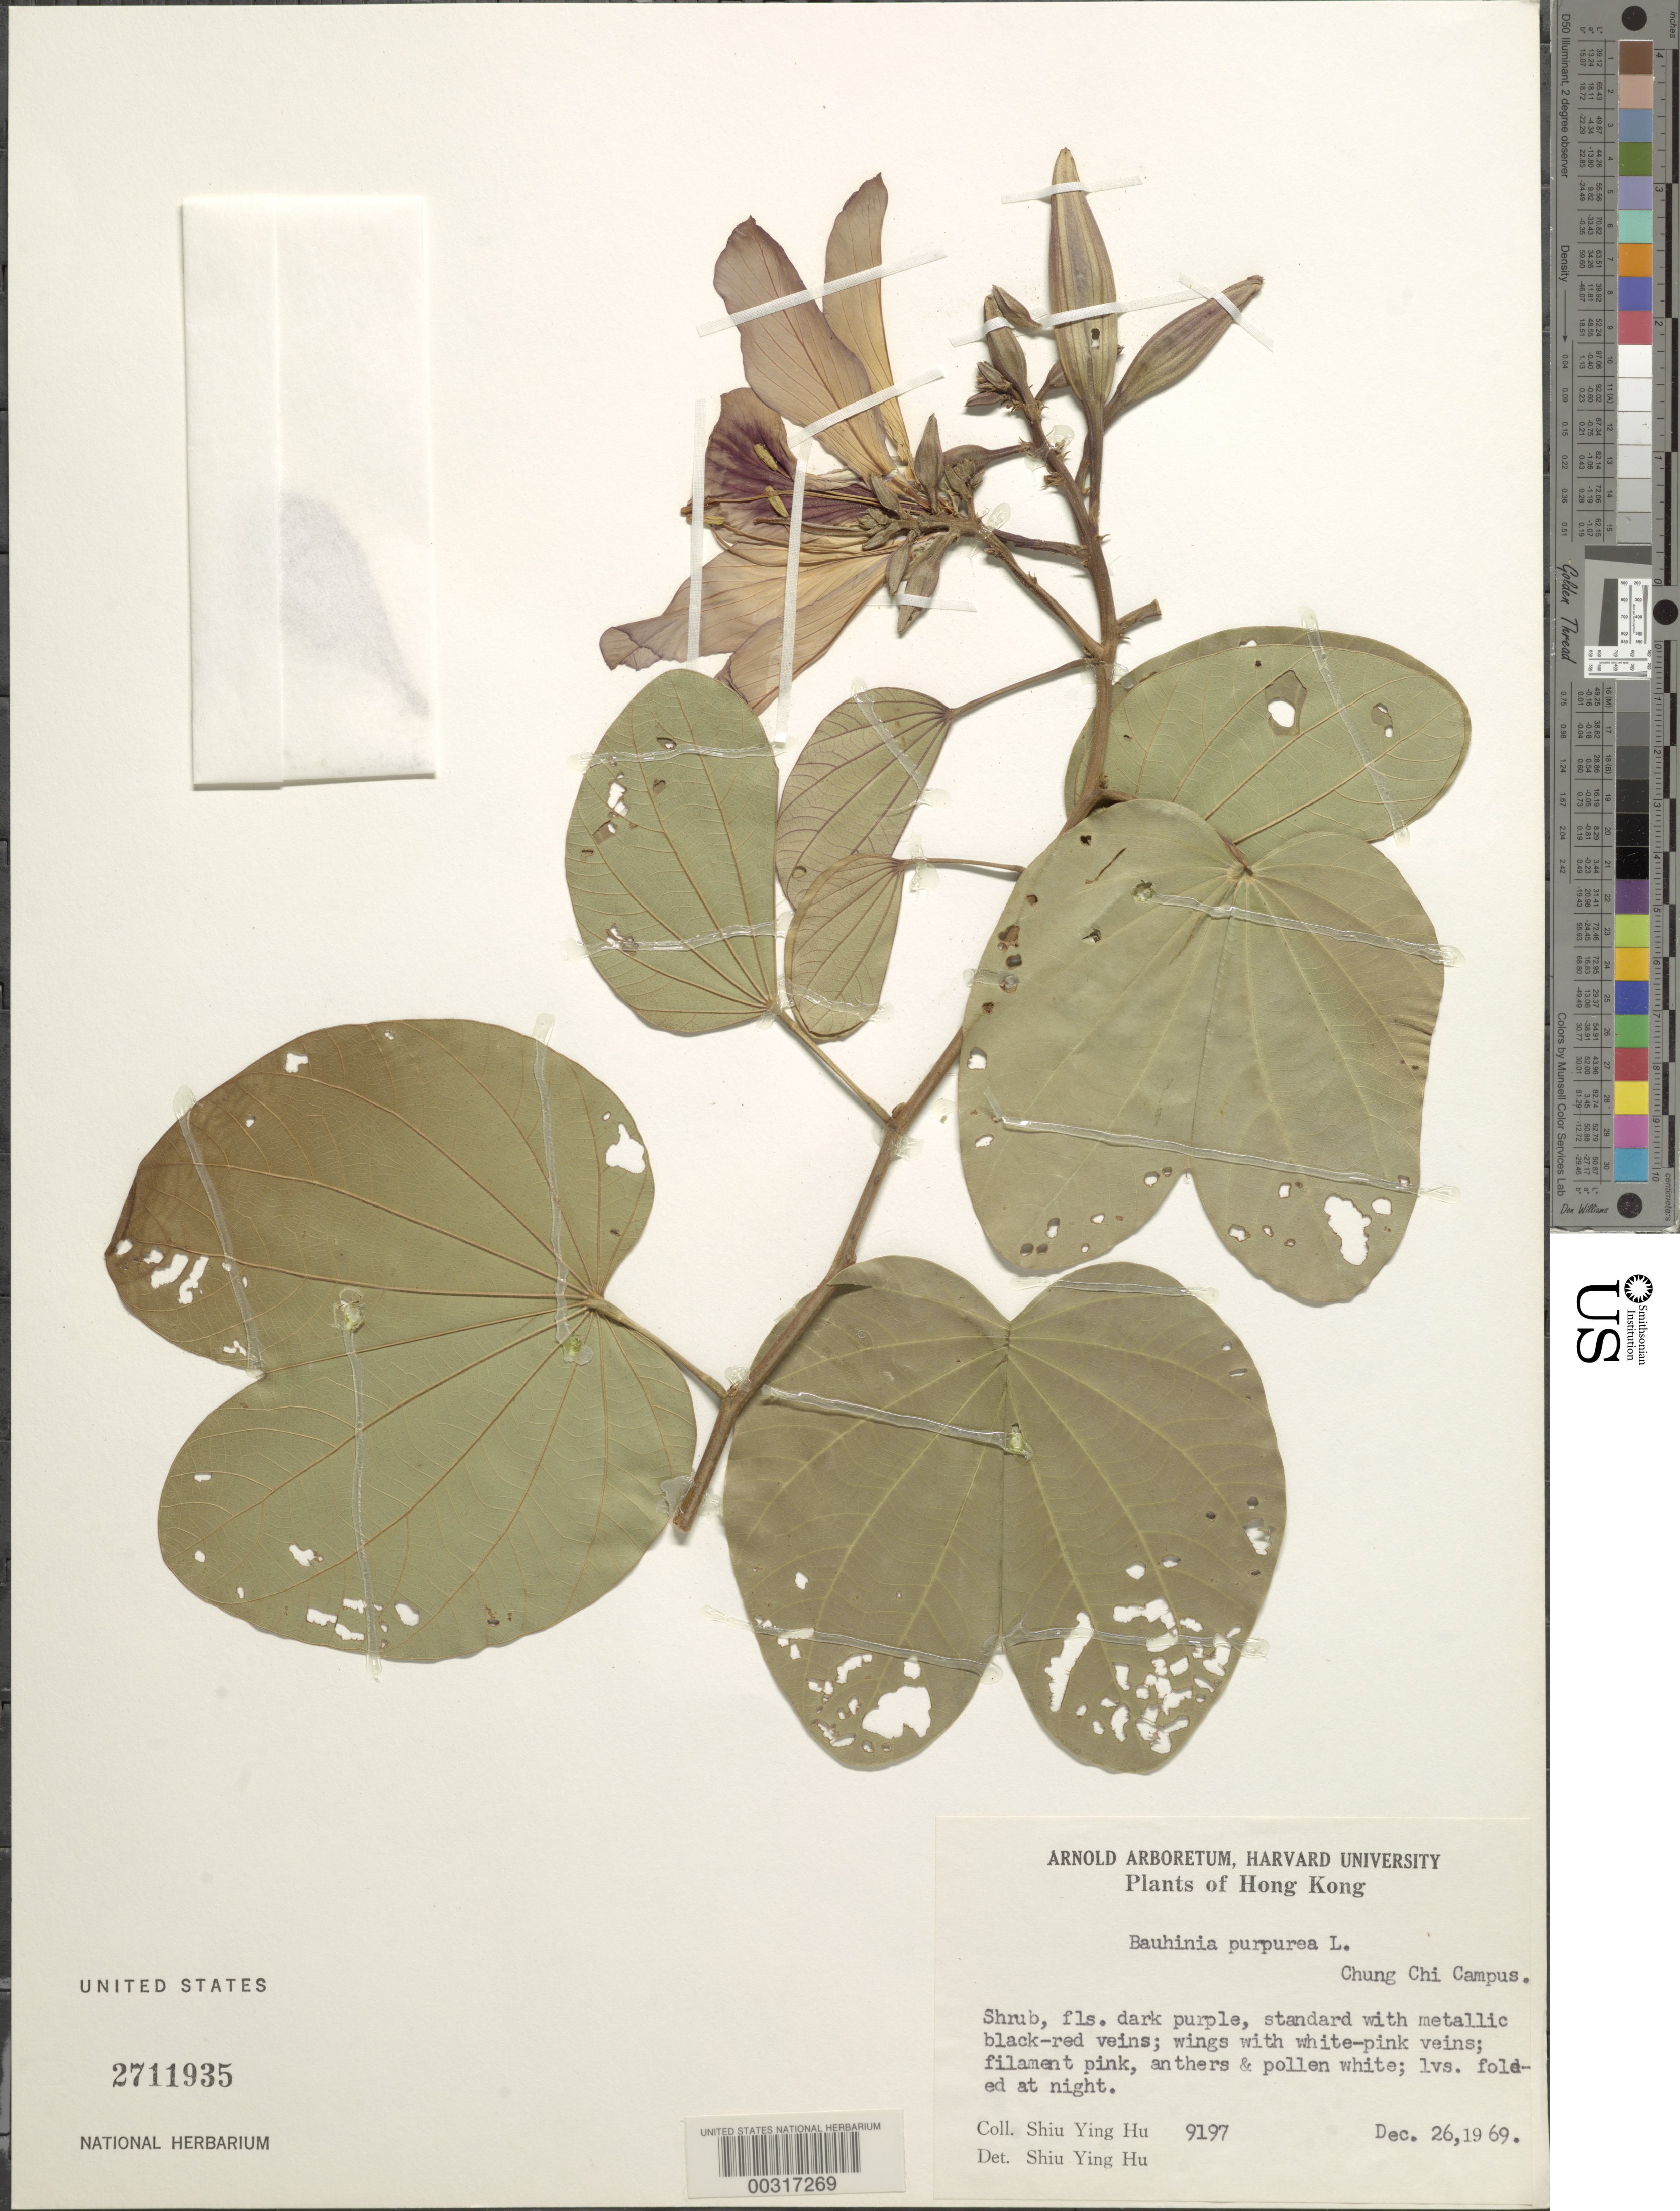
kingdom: Plantae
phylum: Tracheophyta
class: Magnoliopsida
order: Fabales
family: Fabaceae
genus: Bauhinia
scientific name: Bauhinia purpurea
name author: L.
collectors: S. Y. Hu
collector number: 9197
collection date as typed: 26 Dec 1969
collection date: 1969-12-26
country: China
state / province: Hong Kong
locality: Chung chi campus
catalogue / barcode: US 2711935